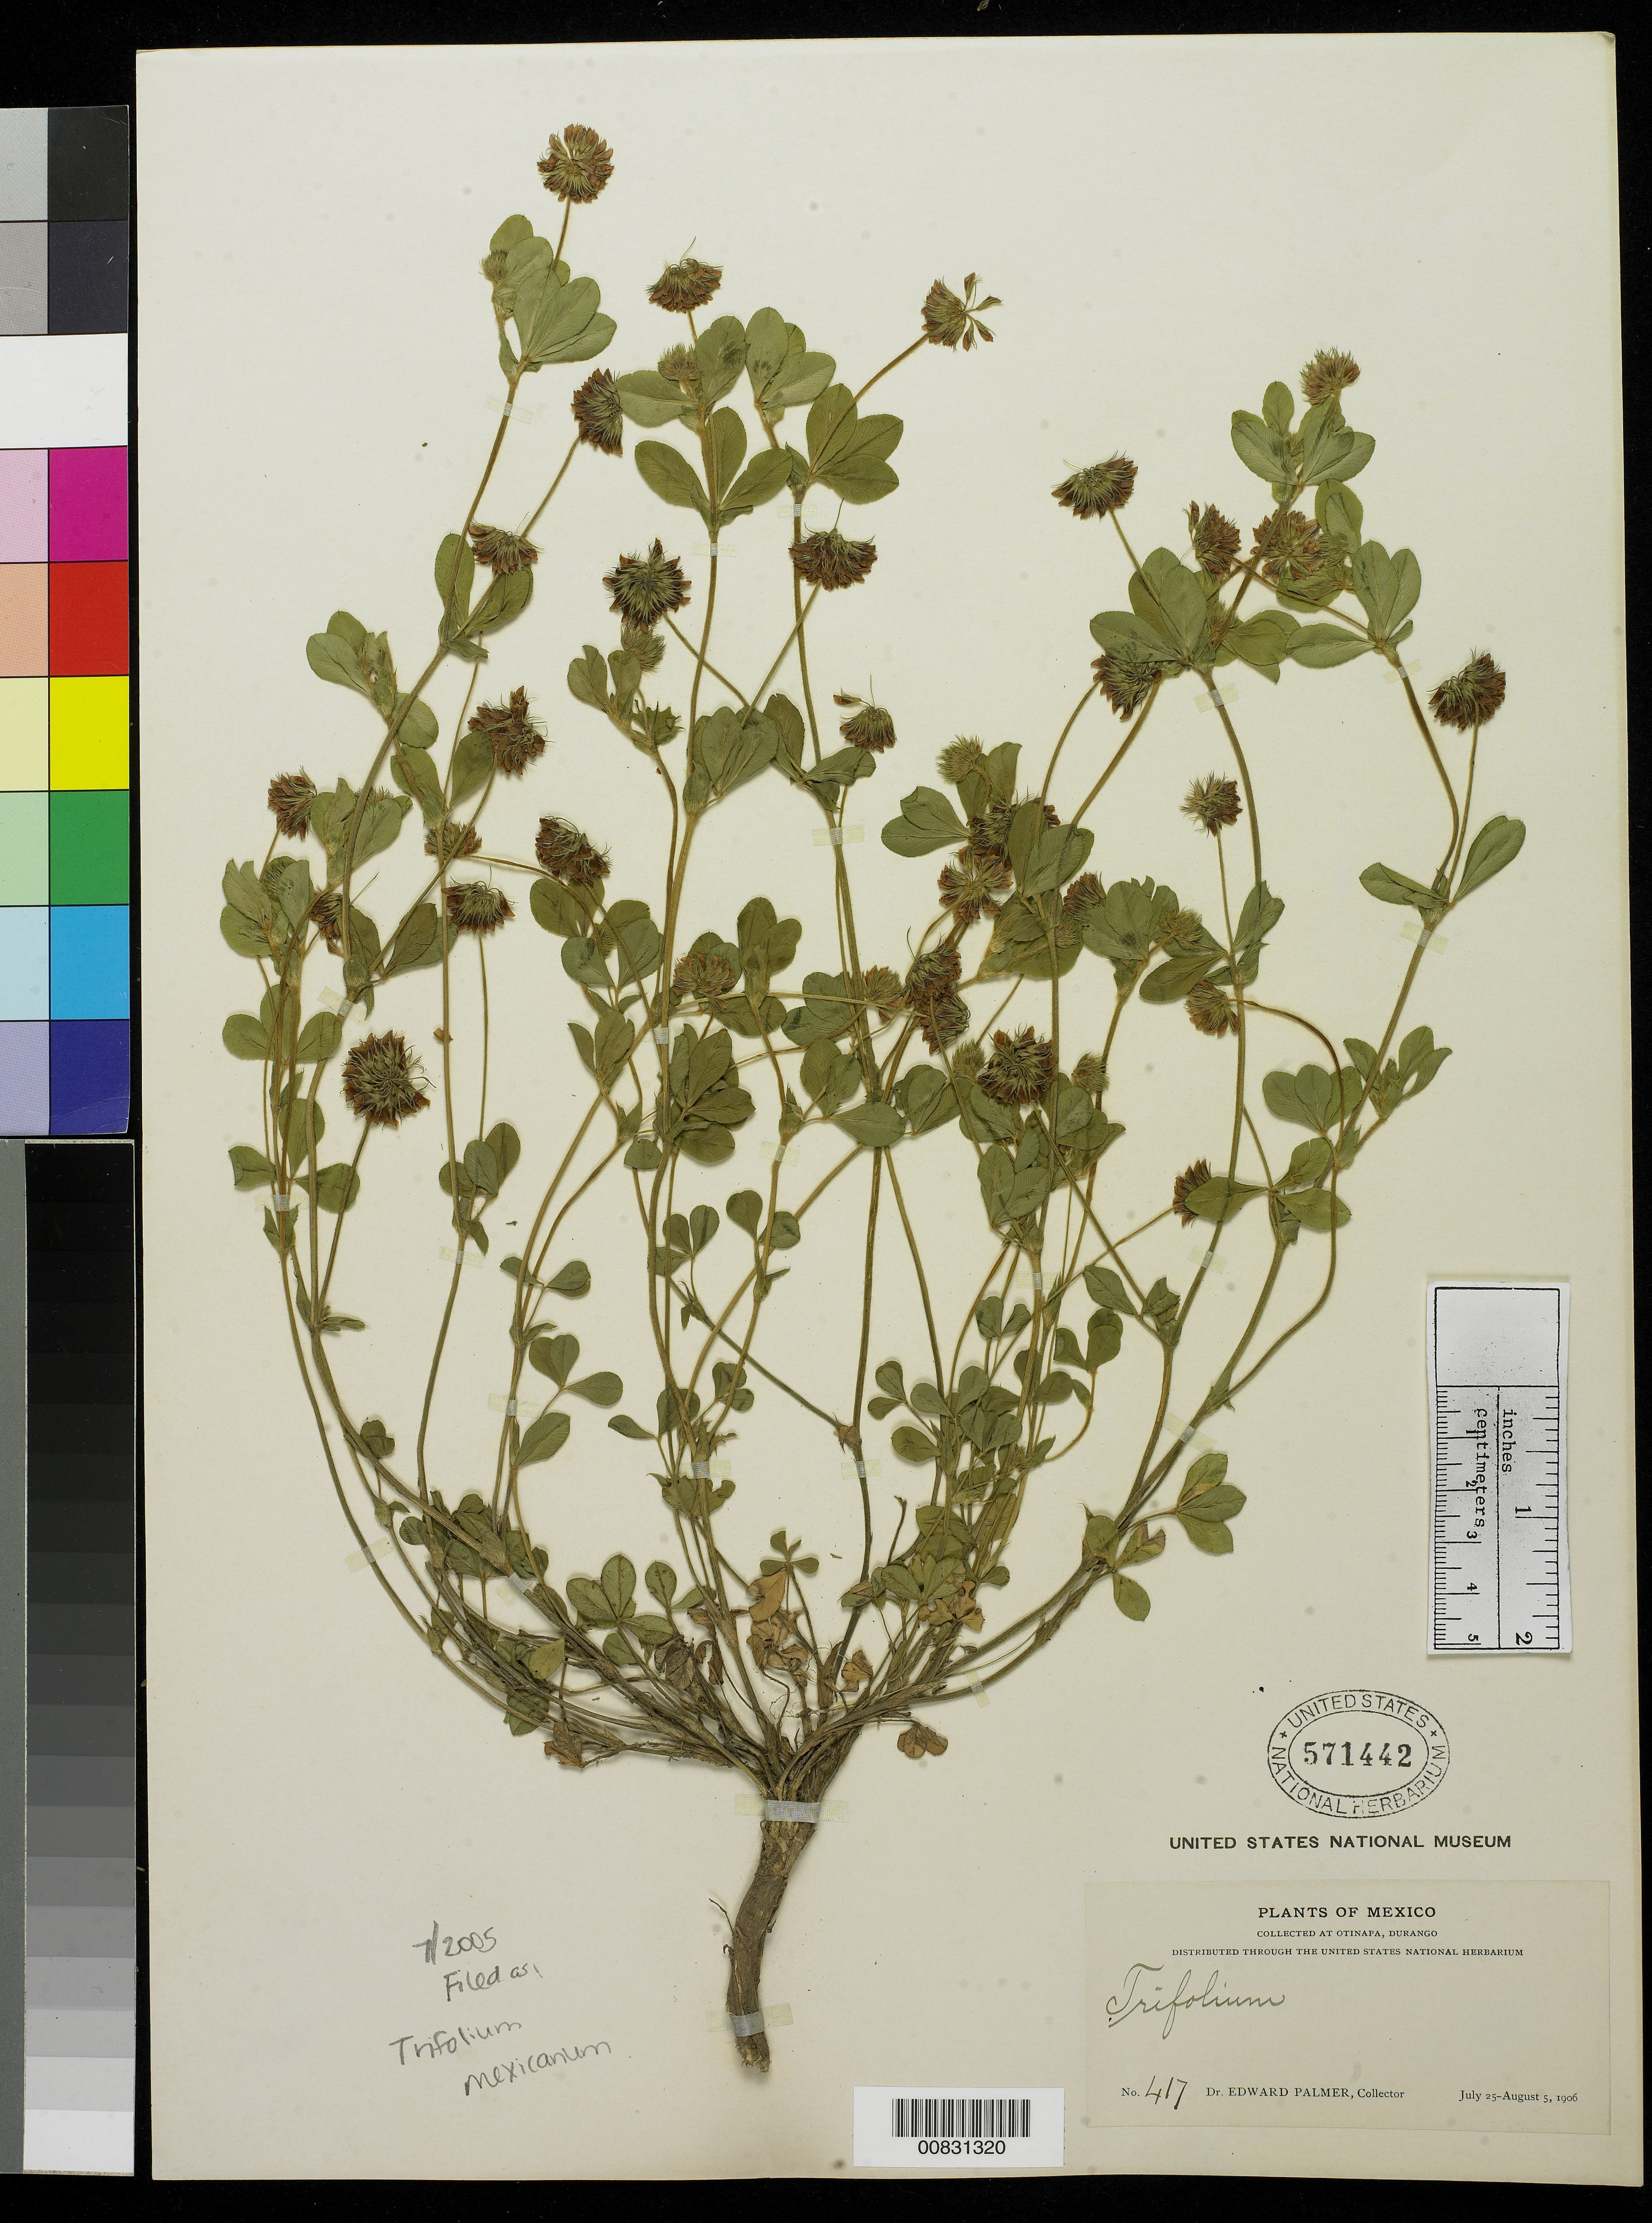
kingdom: Plantae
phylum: Tracheophyta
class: Magnoliopsida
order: Fabales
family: Fabaceae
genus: Trifolium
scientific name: Trifolium mexicanum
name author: Hemsl.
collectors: E. Palmer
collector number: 417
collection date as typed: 25 Jul 1906 to 05 Aug 1906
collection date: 1906-07-25/1906-08-05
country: Mexico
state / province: Durango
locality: Otinapa, Durango.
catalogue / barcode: US 571442